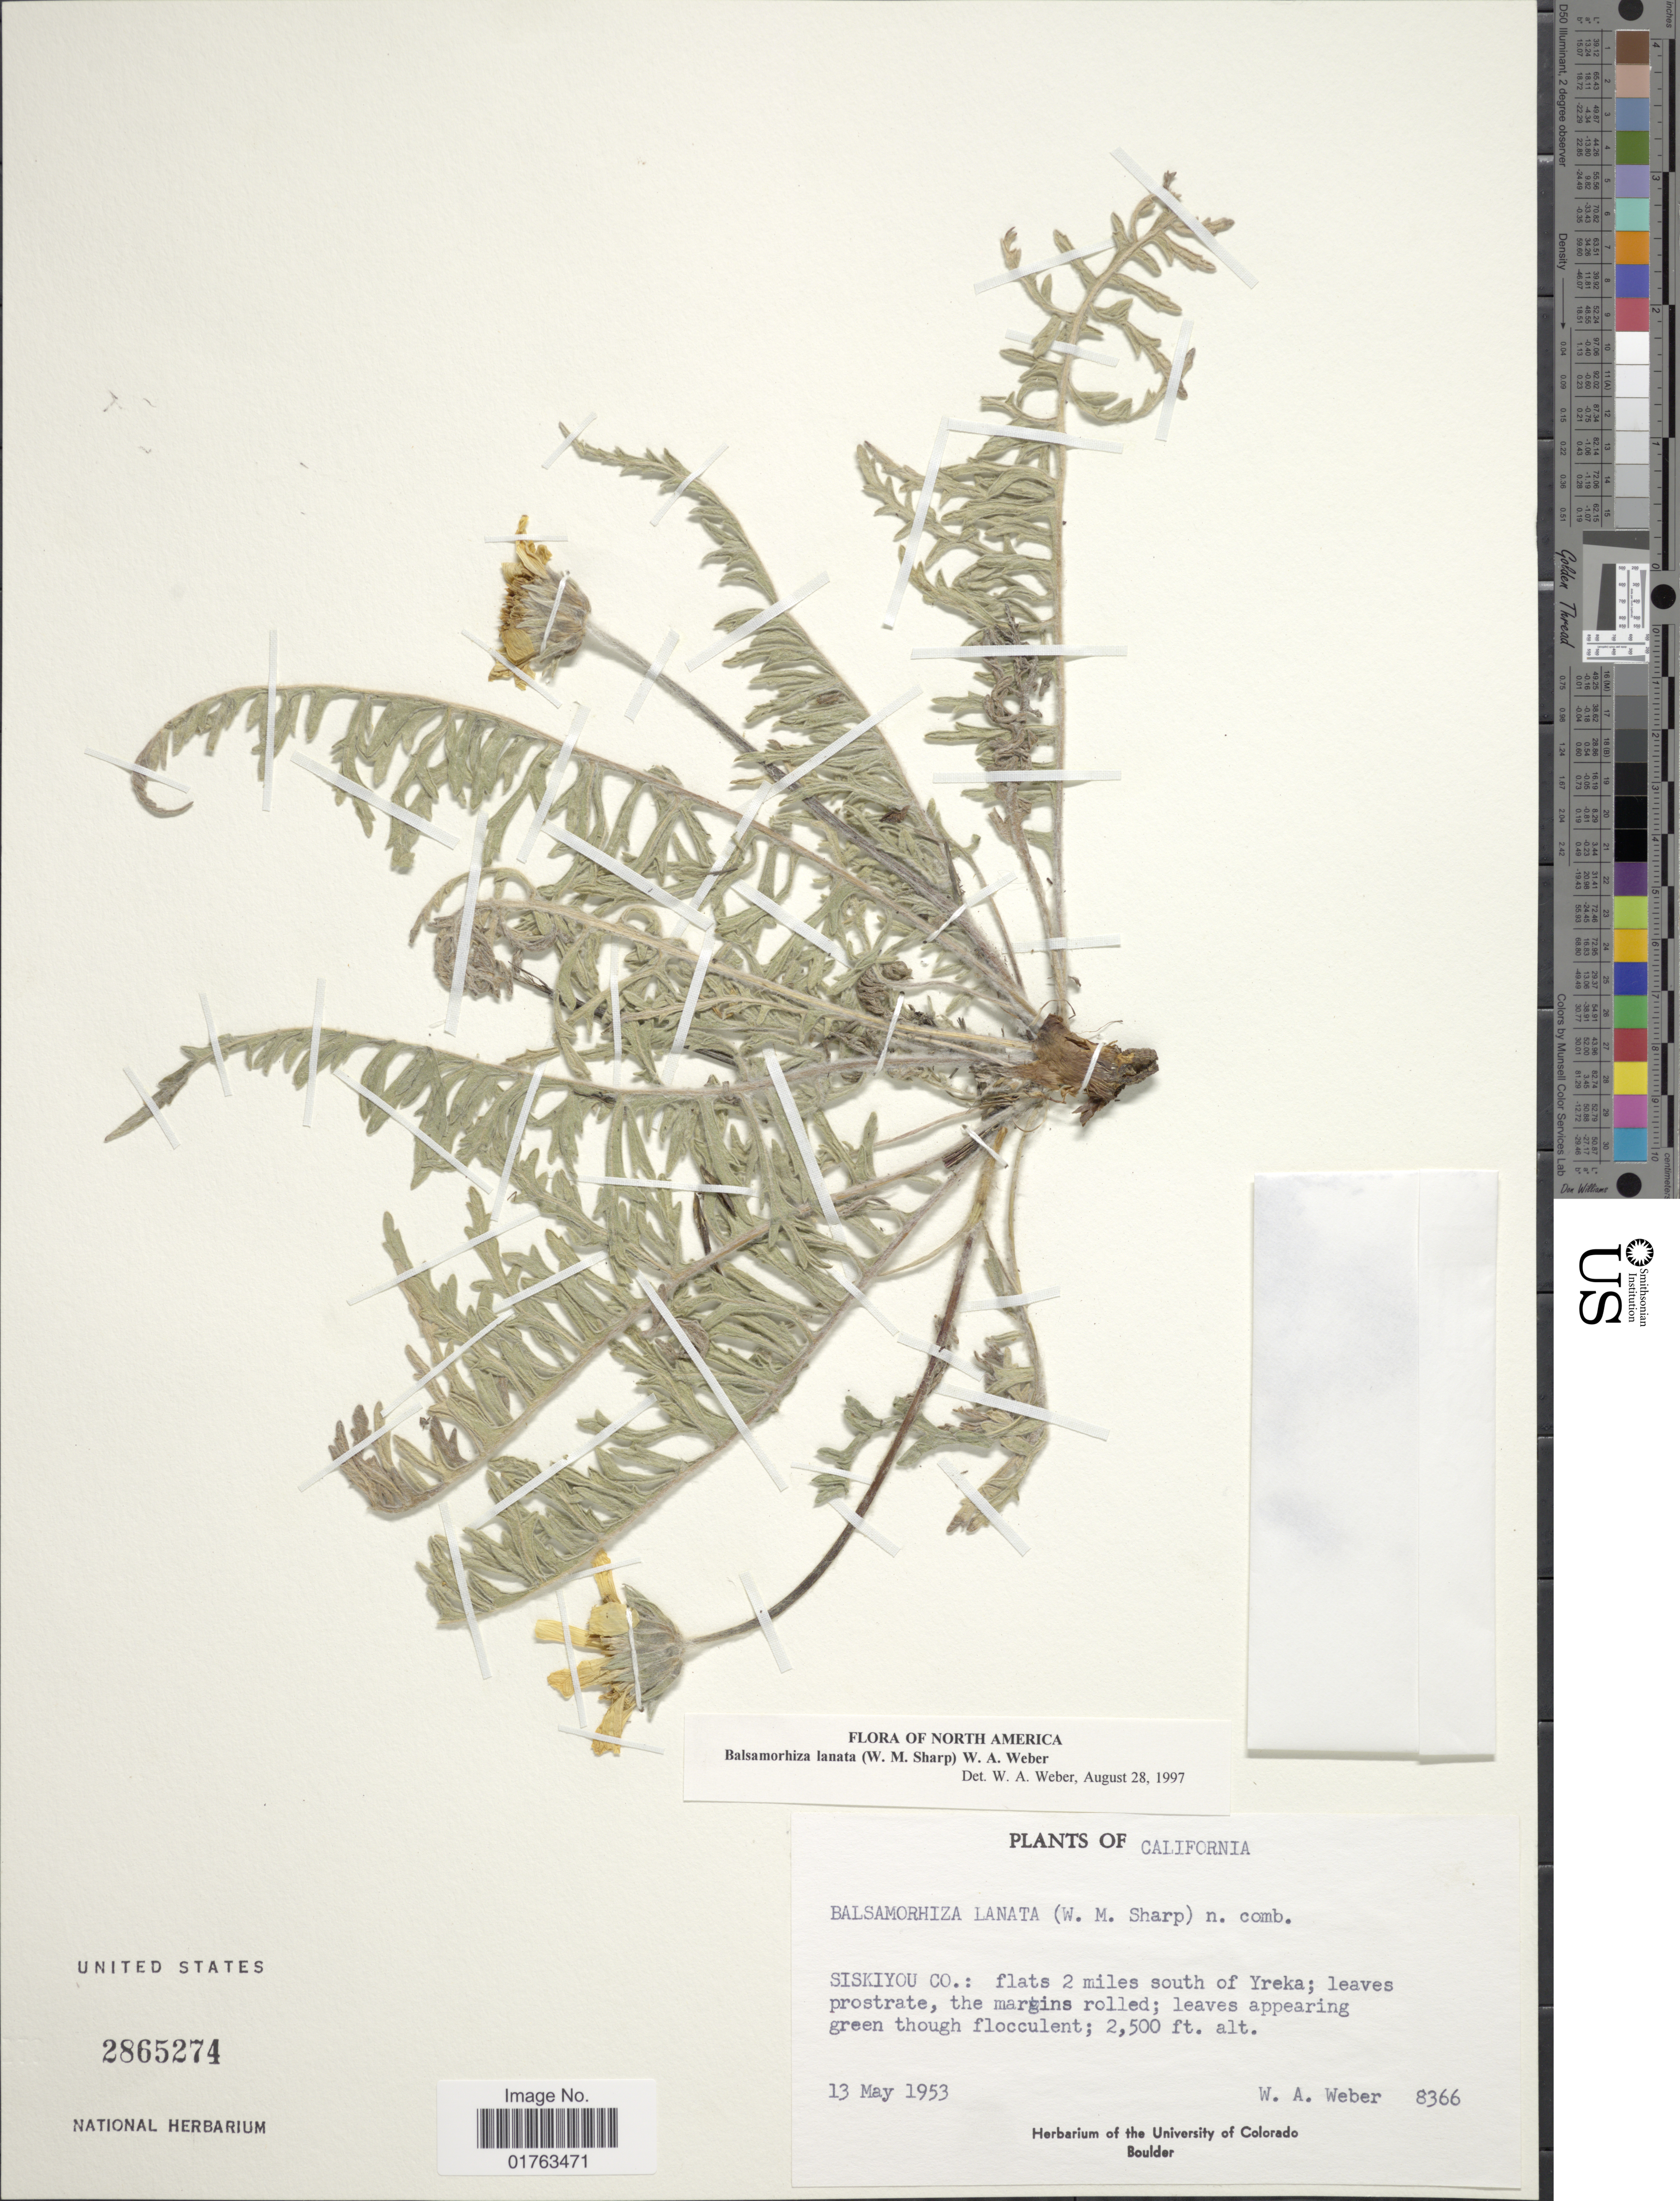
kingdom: Plantae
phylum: Tracheophyta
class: Magnoliopsida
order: Asterales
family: Asteraceae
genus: Balsamorhiza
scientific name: Balsamorhiza lanata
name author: (W.M. Sharp) W.A. Weber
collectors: W. A. Weber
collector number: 8366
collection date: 1953-05-13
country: United States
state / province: California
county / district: Siskiyou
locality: Siskiyou Co.: flats 2 miles south of Yreka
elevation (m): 762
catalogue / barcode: US 2865274